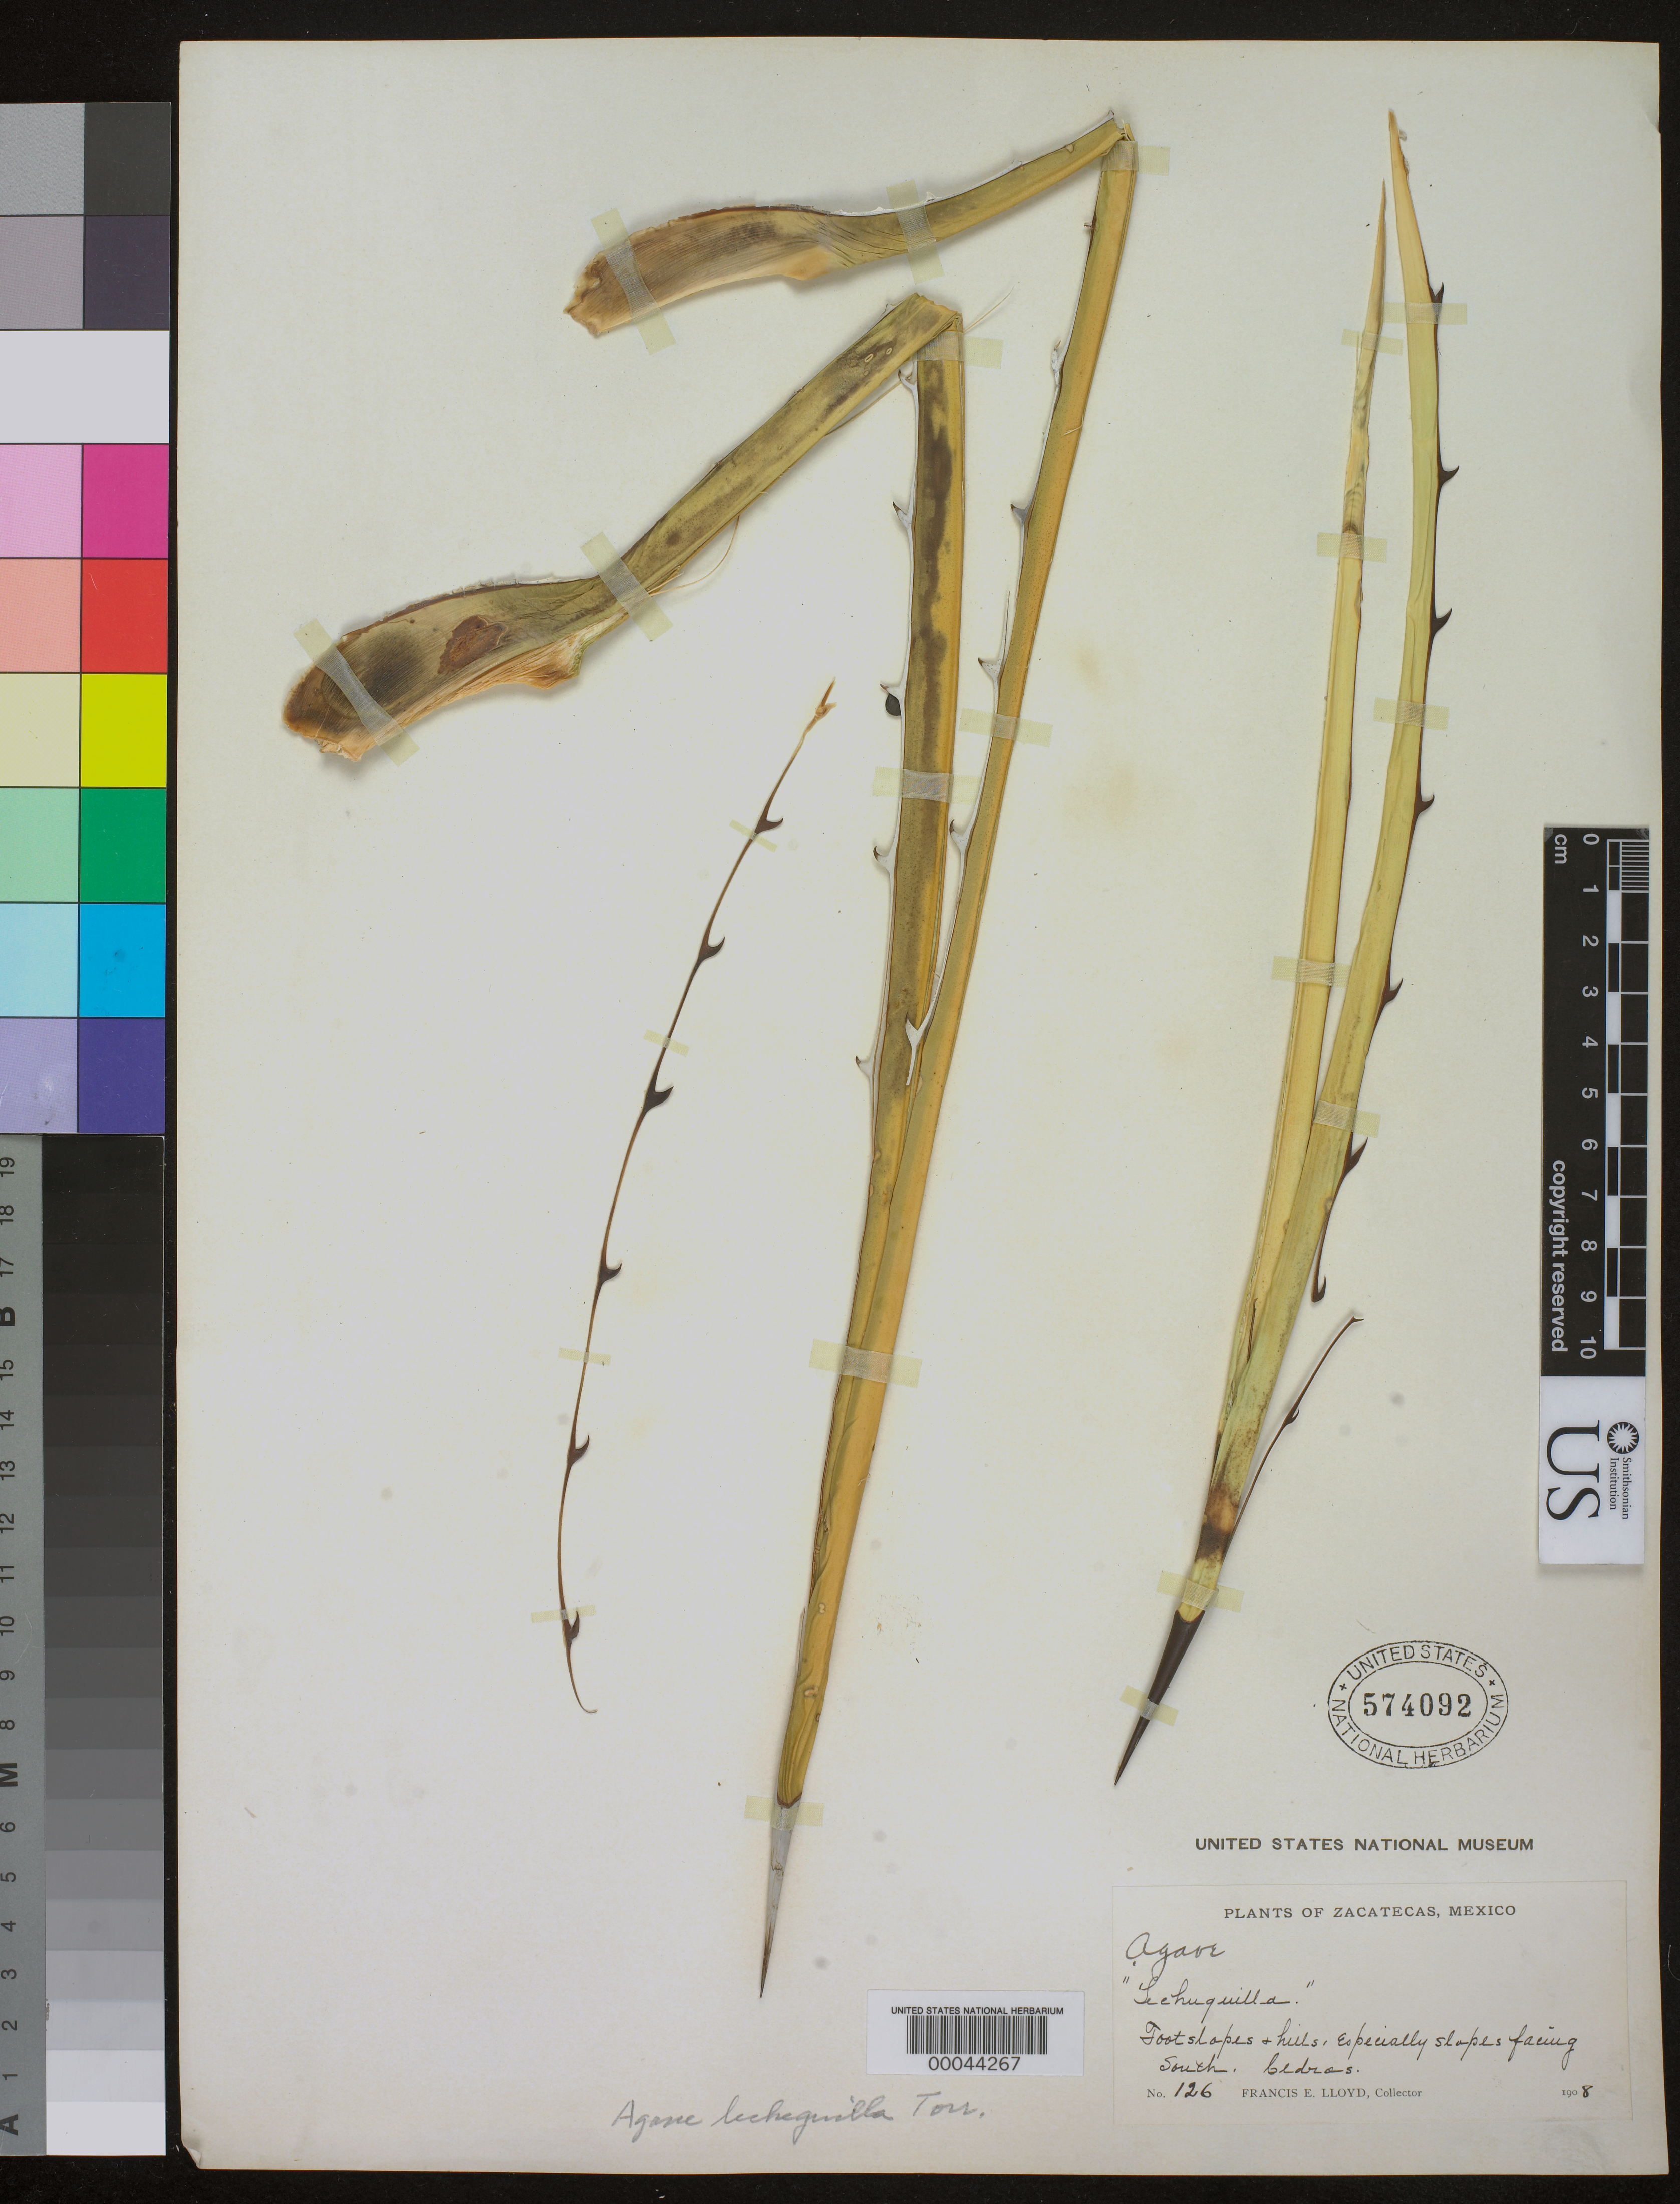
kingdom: Plantae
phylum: Tracheophyta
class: Liliopsida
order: Asparagales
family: Asparagaceae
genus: Agave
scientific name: Agave lechuguilla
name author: Torr.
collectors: F. E. Lloyd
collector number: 126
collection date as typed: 1908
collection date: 1908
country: Mexico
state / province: Zacatecas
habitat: Footslopes & hills especially slopes facing s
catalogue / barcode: US 574092